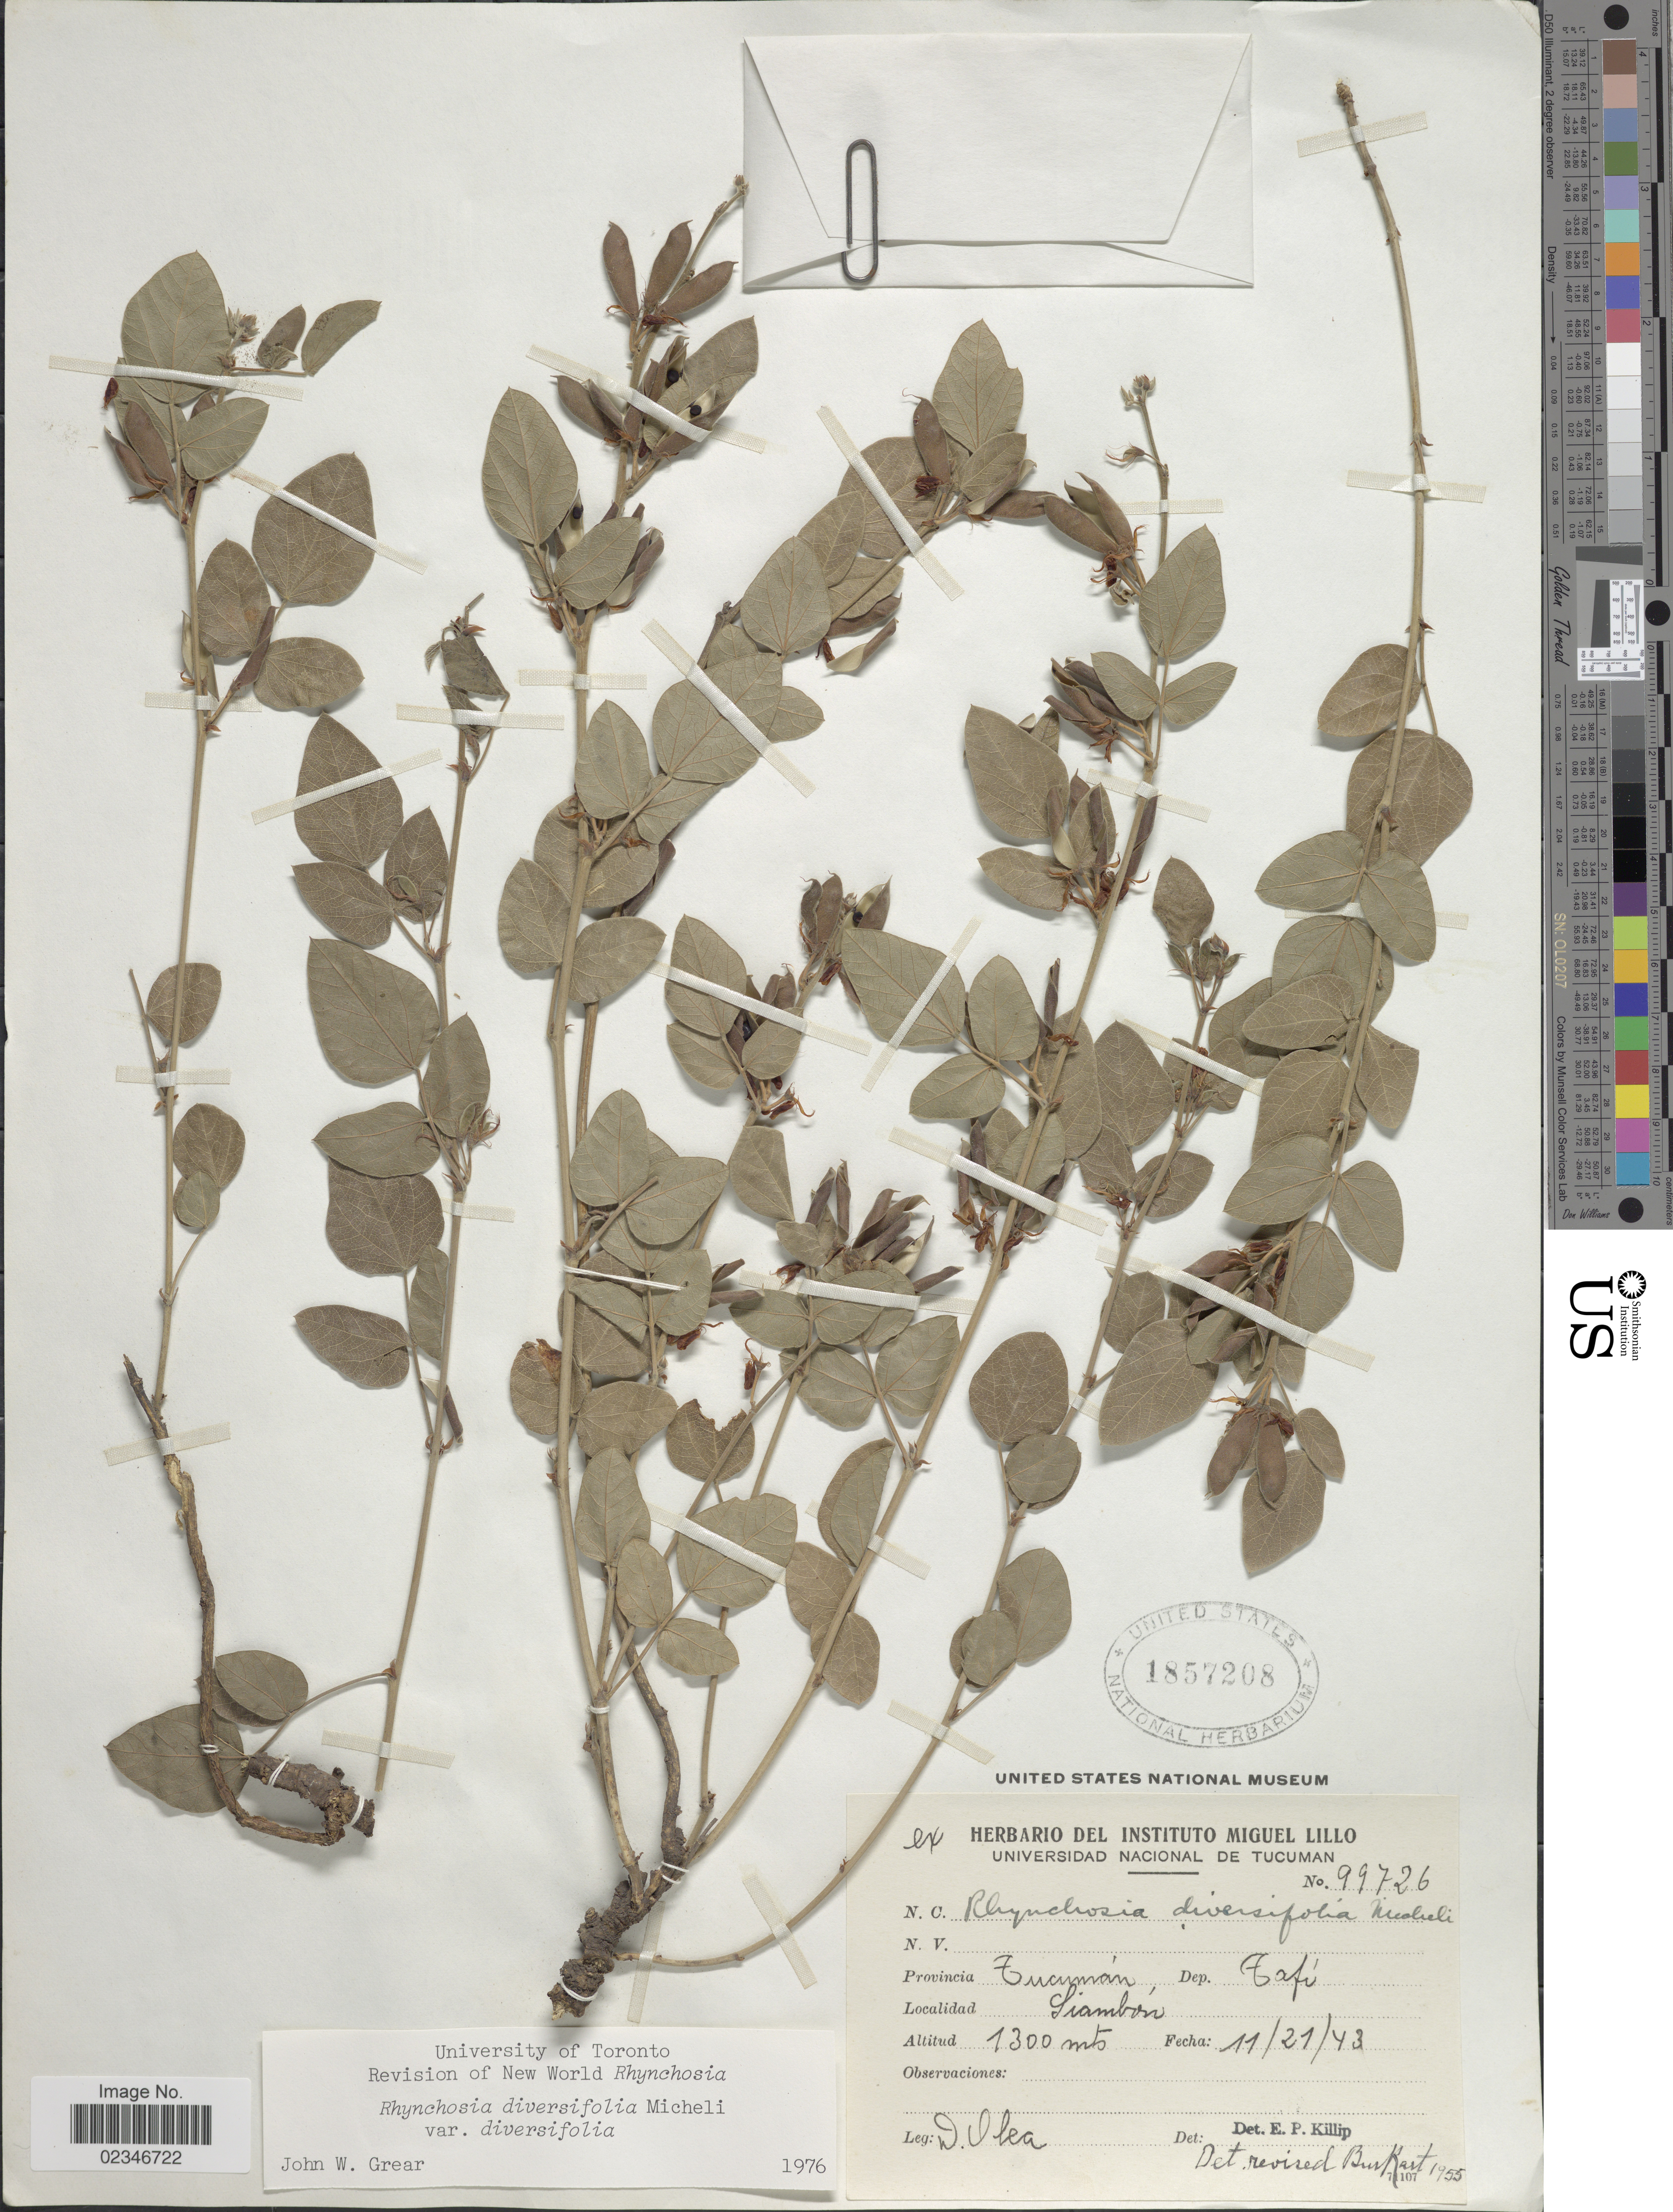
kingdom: Plantae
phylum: Tracheophyta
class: Magnoliopsida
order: Fabales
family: Fabaceae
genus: Rhynchosia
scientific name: Rhynchosia diversifolia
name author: Micheli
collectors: D. Olea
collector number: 99726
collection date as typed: Transcribed d/m/y: 21/11/43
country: Argentina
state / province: Tucuman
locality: Provincia Tucuman, Dep. Tafi, Siambon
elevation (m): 1300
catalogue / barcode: US 1857208